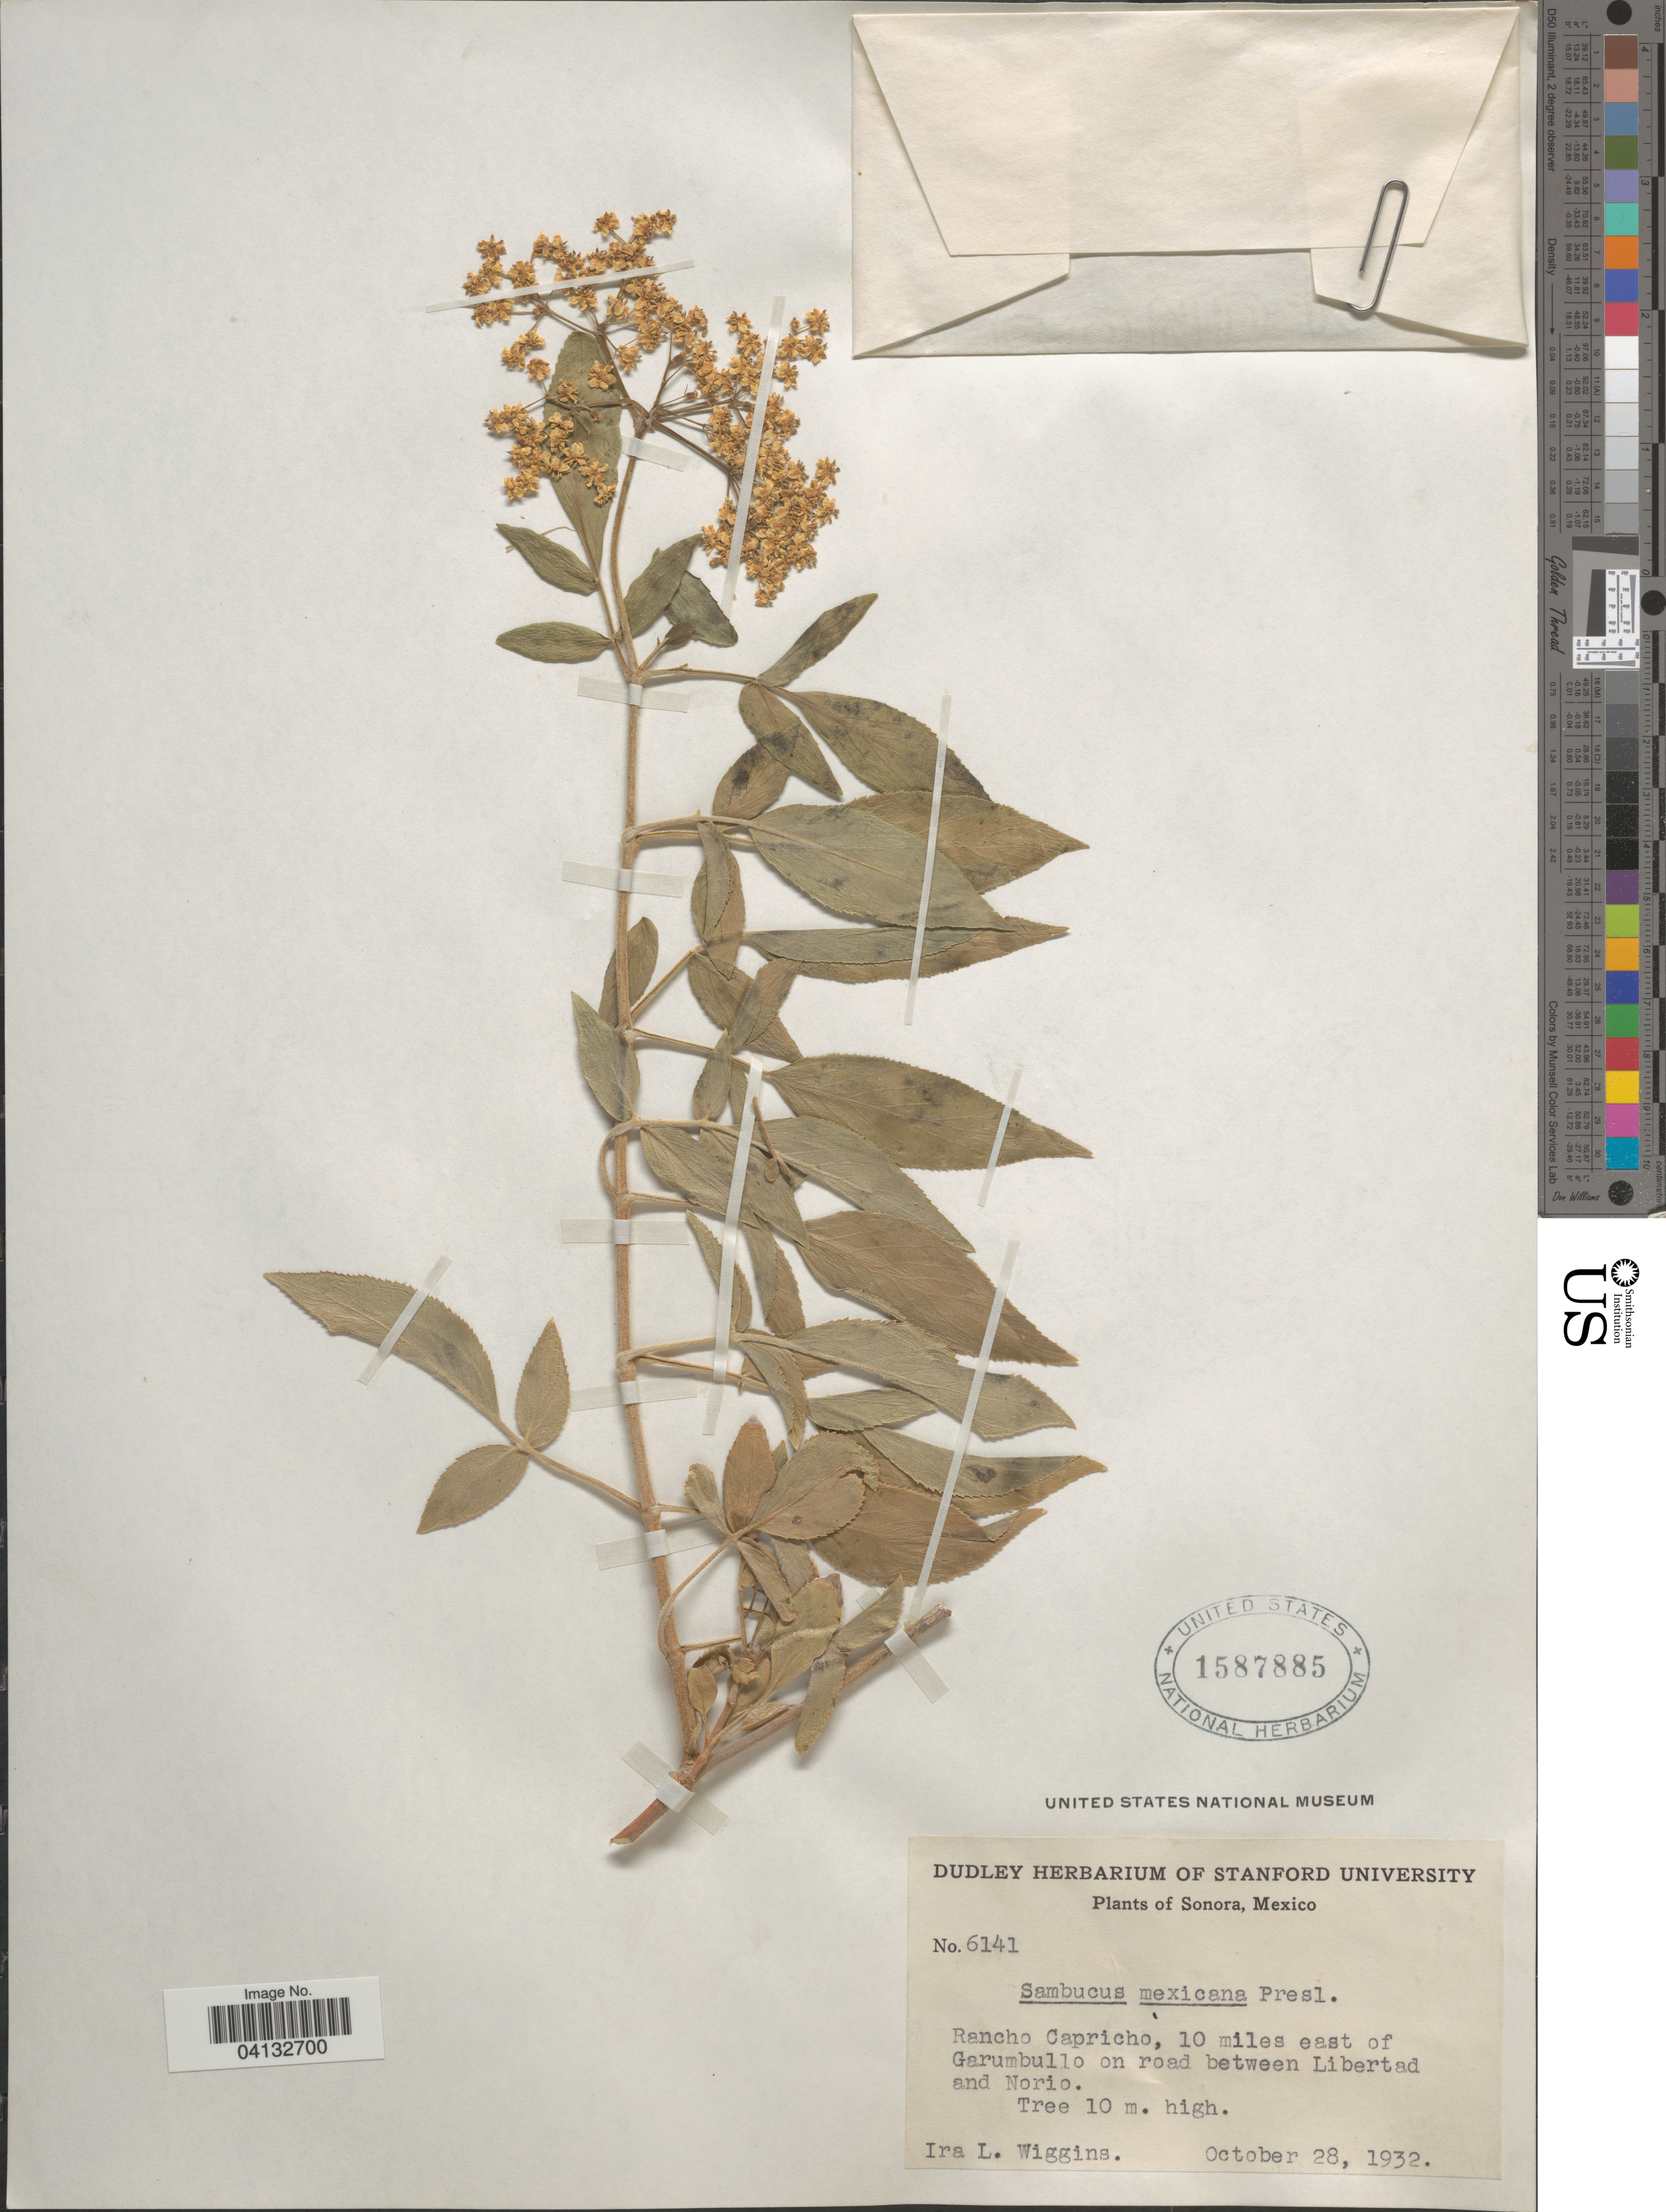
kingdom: Plantae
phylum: Tracheophyta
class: Magnoliopsida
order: Dipsacales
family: Viburnaceae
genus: Sambucus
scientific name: Sambucus mexicana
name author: C. Presl ex DC.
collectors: I. L. Wiggins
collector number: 6141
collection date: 1932-10-28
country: Mexico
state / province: Sonora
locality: Rancho Capricho, 10 miles east of Garumbullo on road between Libertad and Norio.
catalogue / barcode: US 1587885